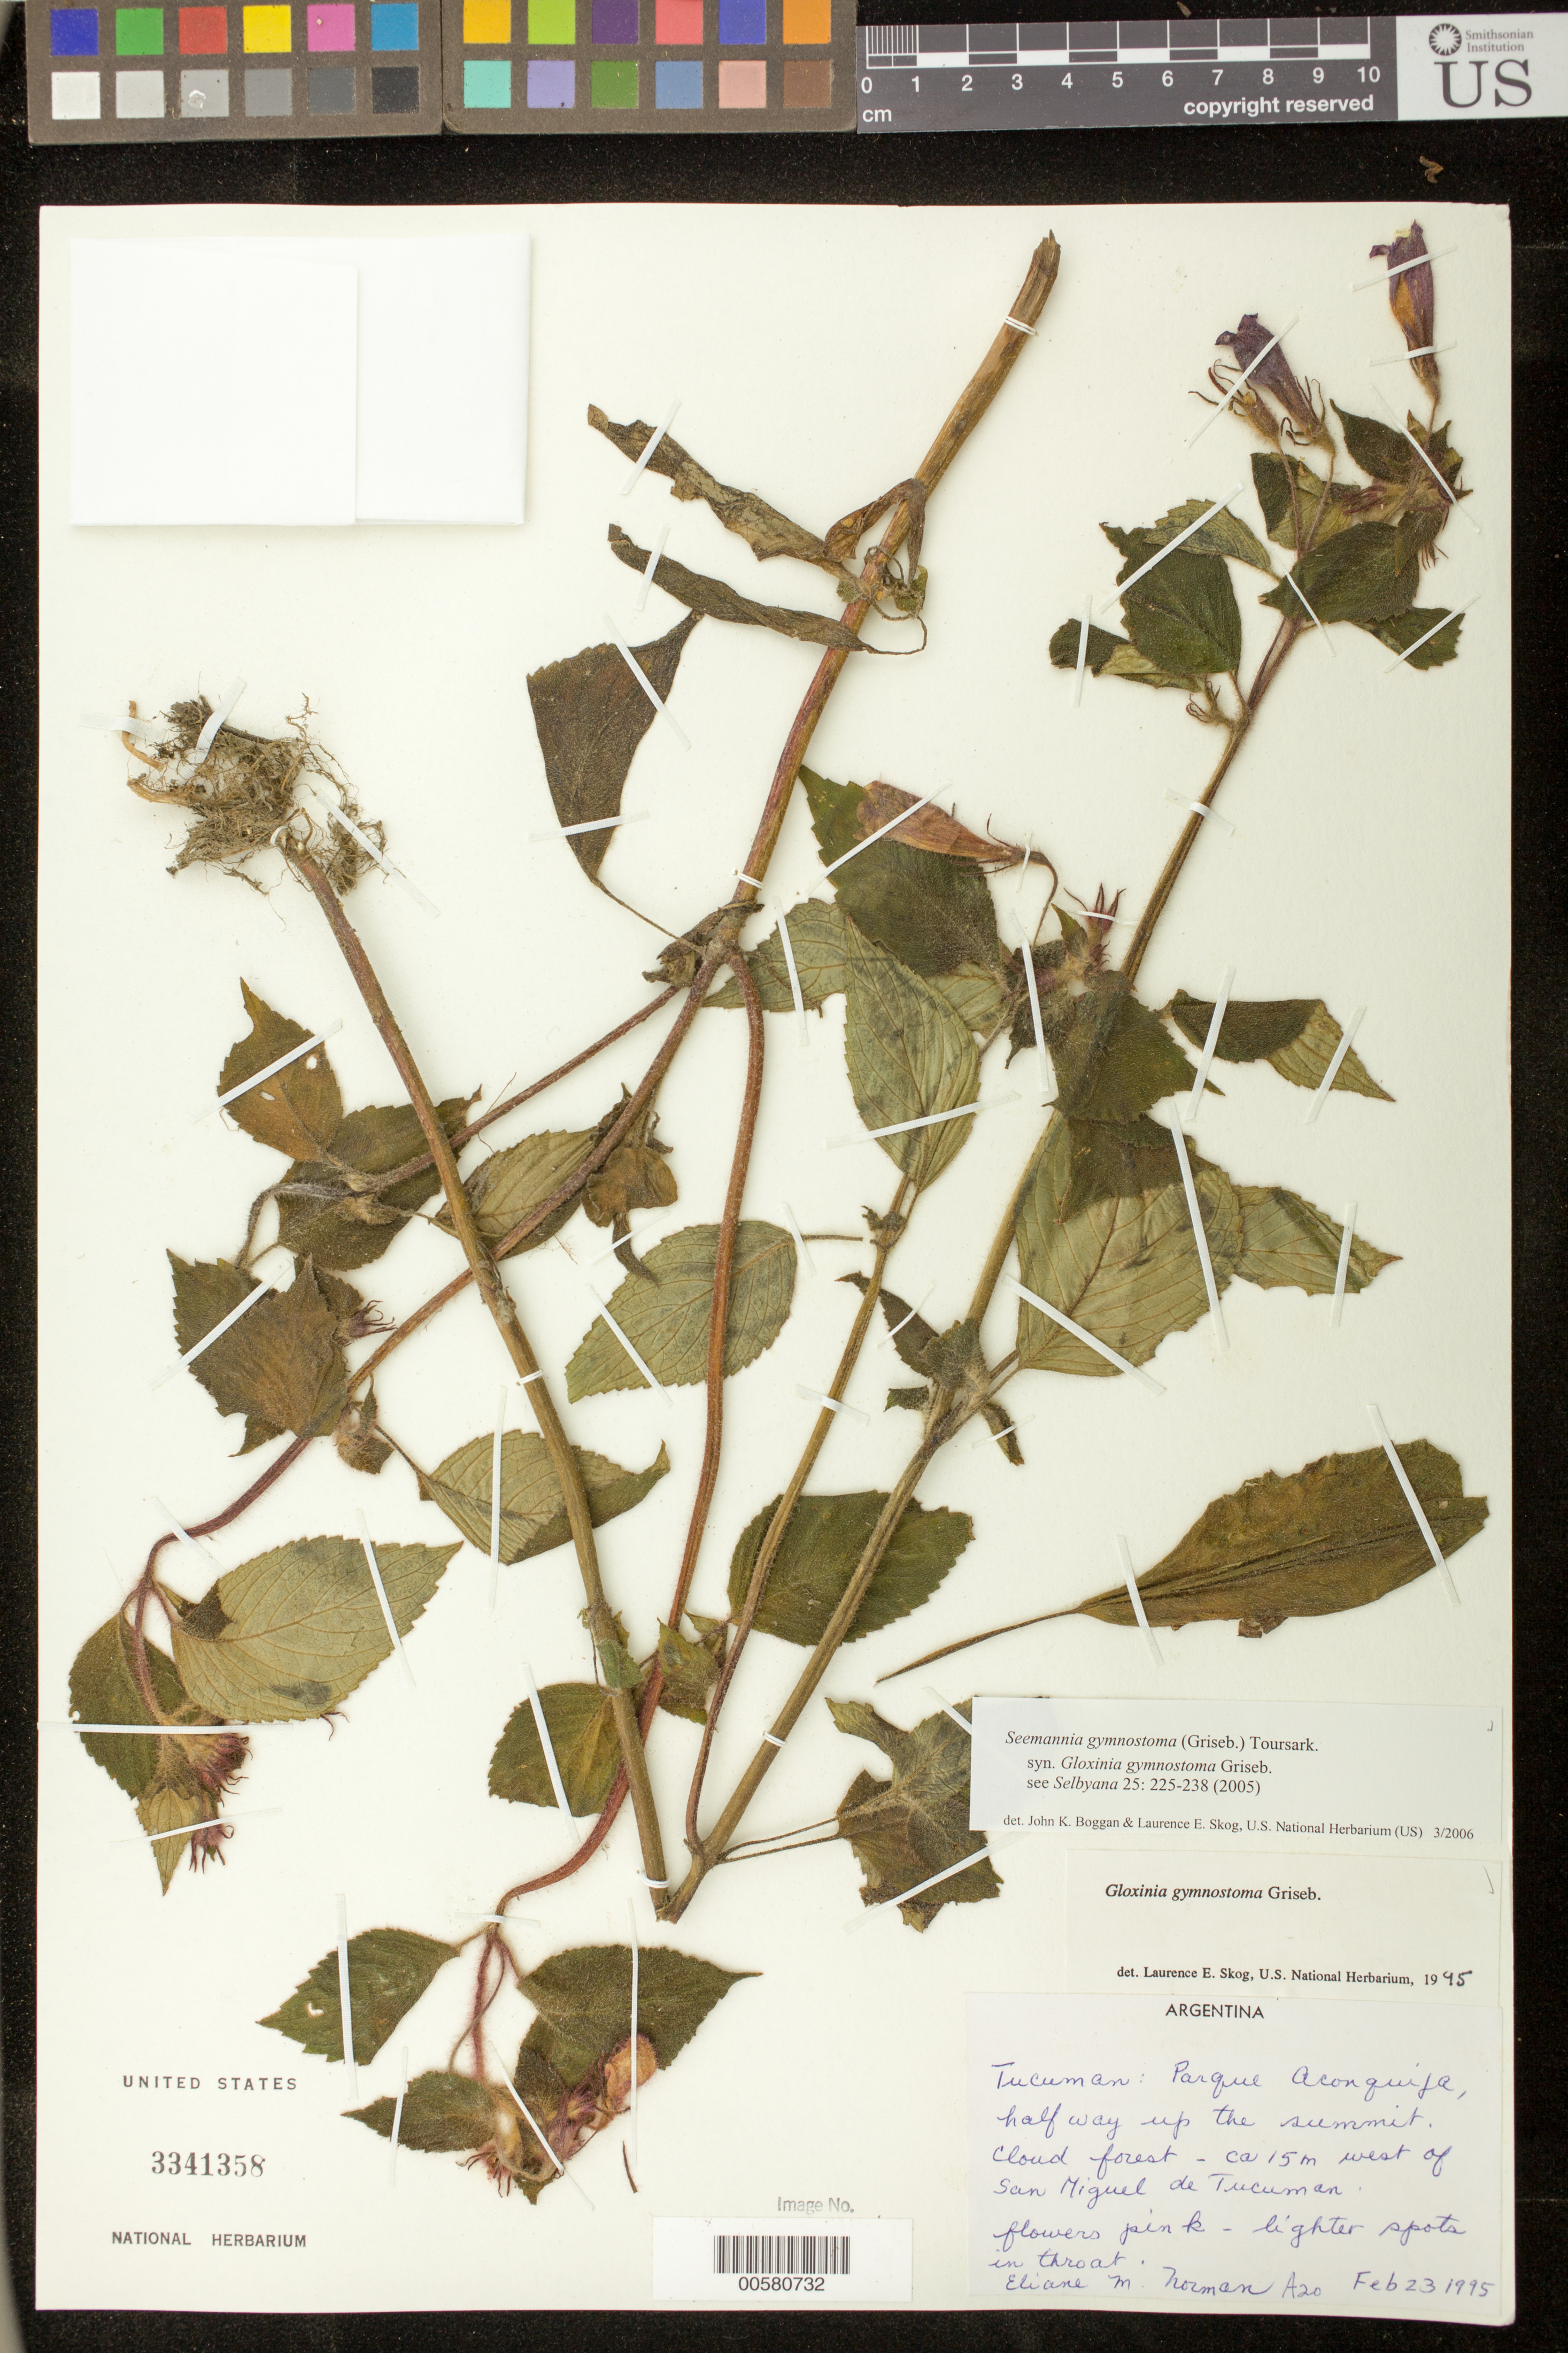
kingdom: Plantae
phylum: Tracheophyta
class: Magnoliopsida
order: Lamiales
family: Gesneriaceae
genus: Seemannia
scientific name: Seemannia gymnostoma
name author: (Griseb.) Toursark.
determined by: Boggan, J. K.; Skog, L. E.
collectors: E. Norman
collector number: A 20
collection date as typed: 23 Feb 1995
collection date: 1995-02-23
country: Argentina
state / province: Tucumán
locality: Parque Aconquija, halfway up the summit; ca 15 m W of San Miguel de Tucuman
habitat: Cloud forest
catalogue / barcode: US 3341358